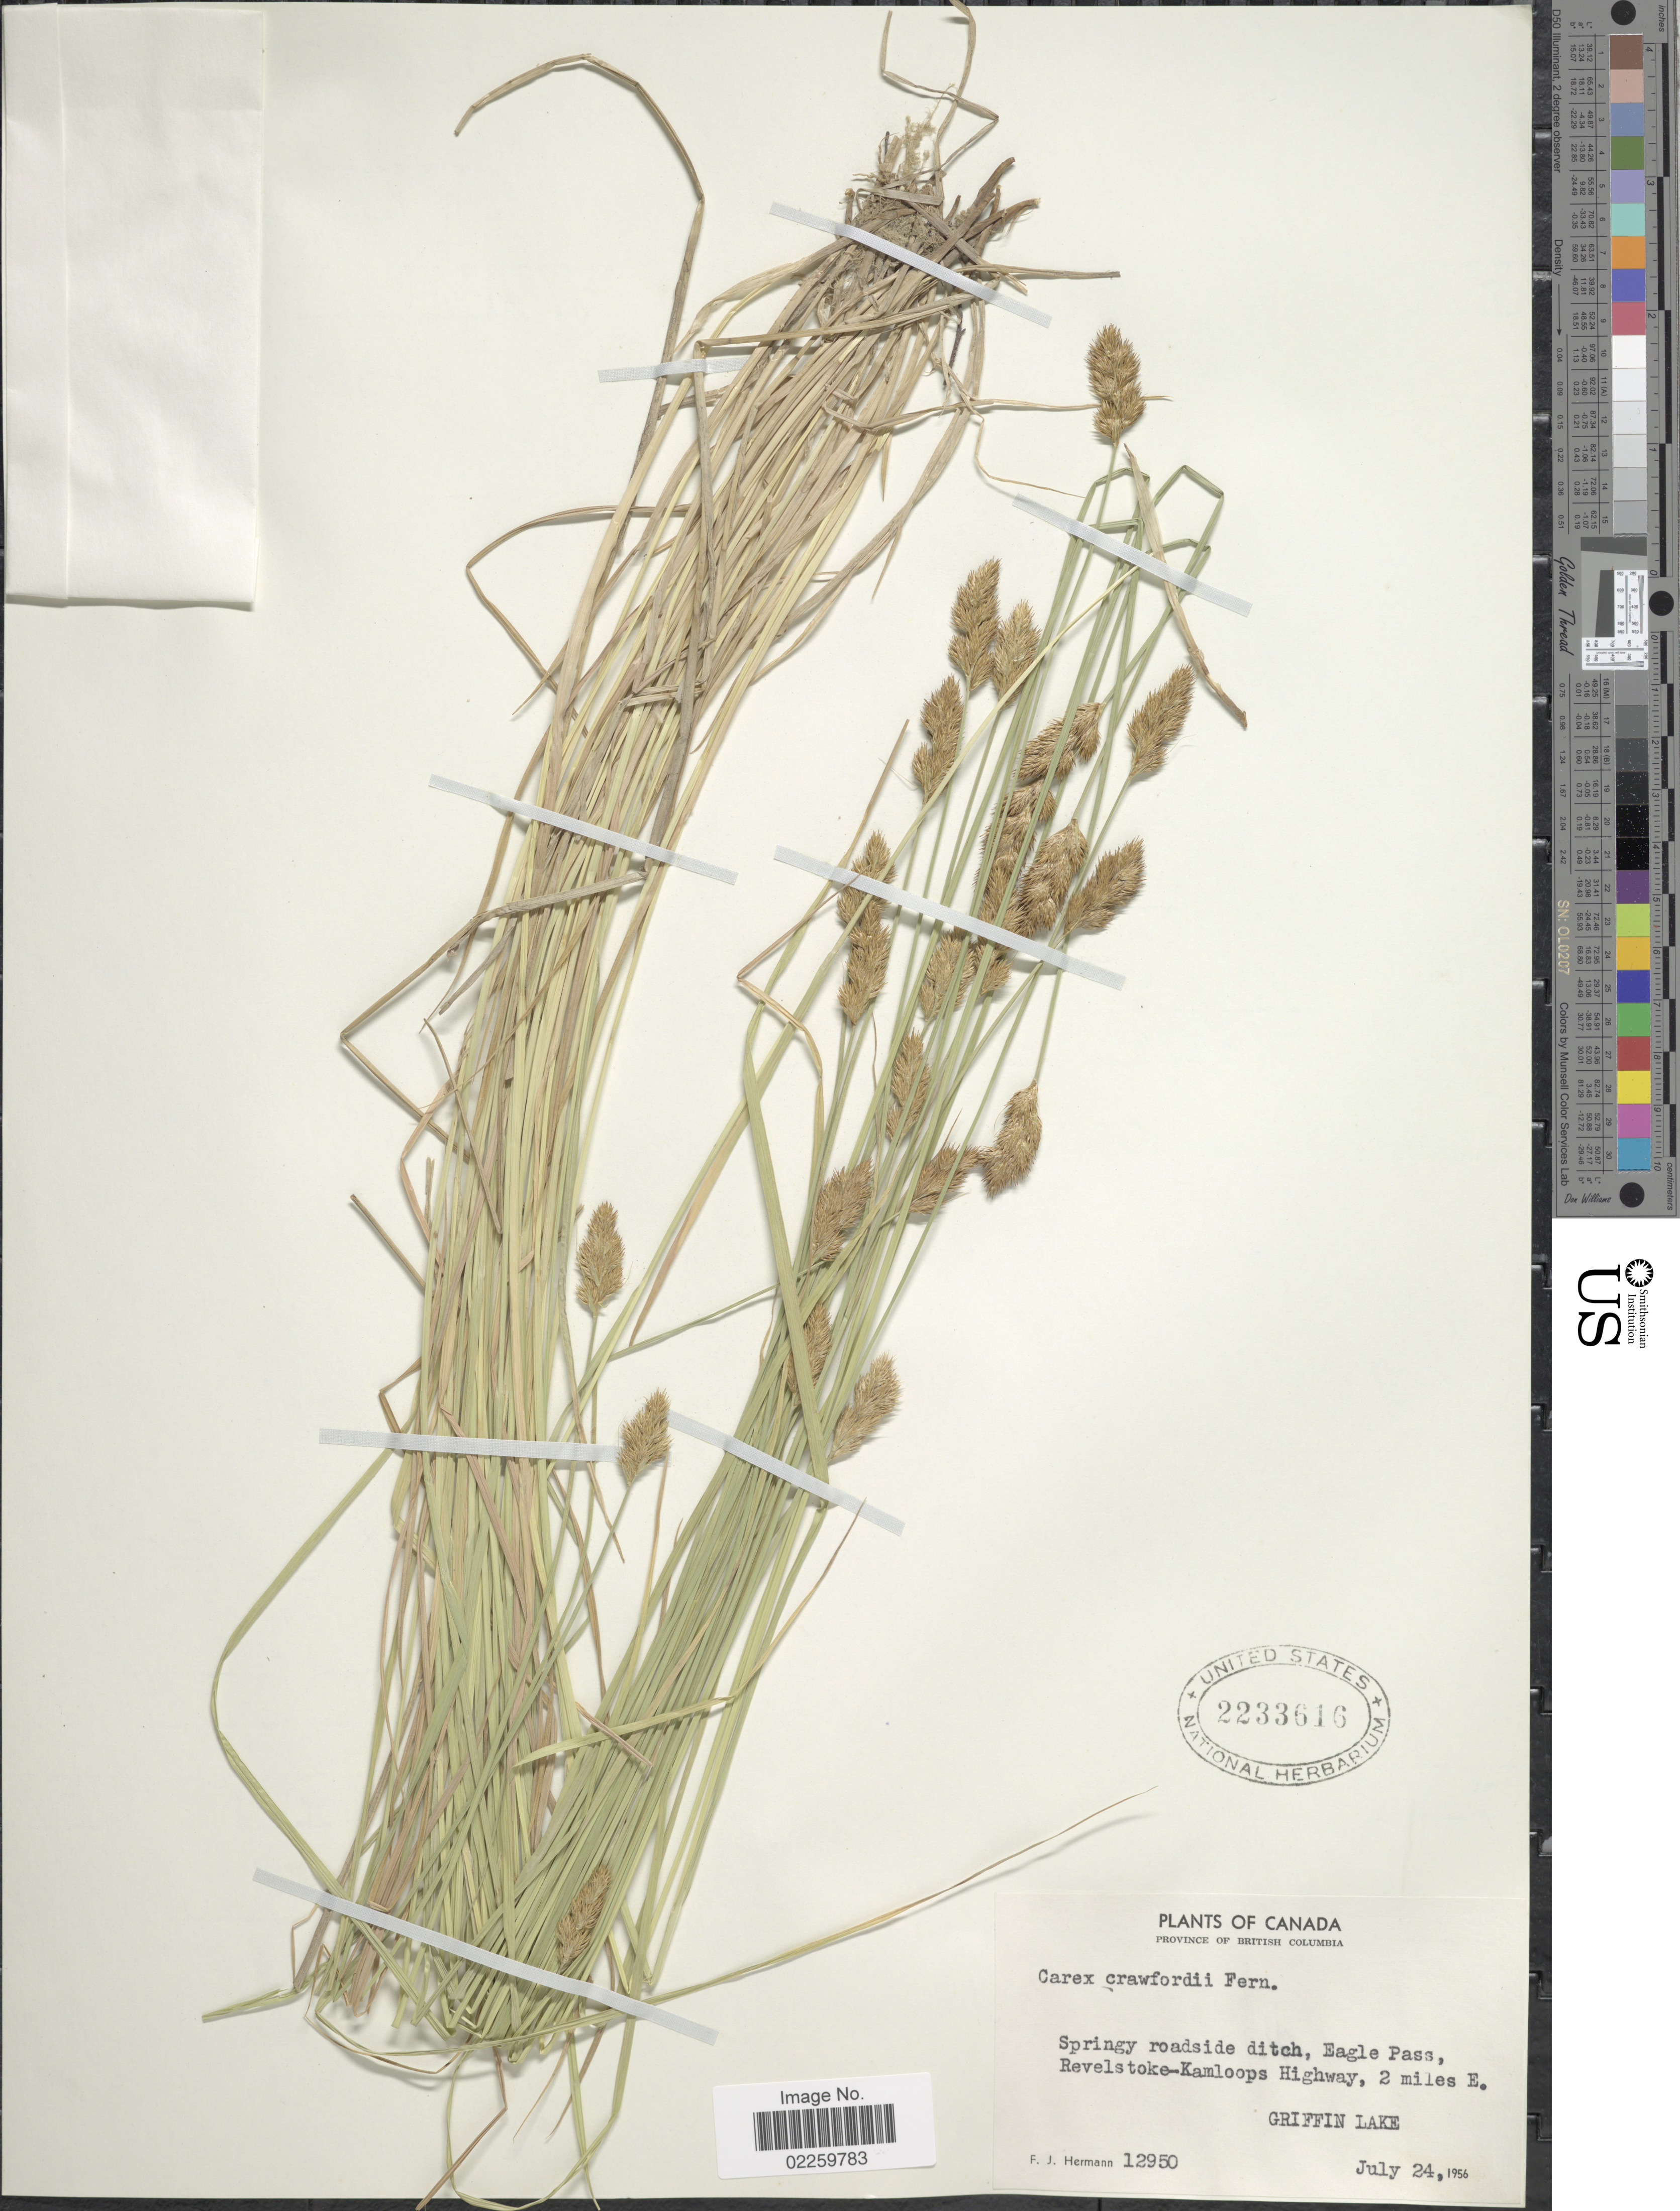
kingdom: Plantae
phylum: Tracheophyta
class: Liliopsida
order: Poales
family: Cyperaceae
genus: Carex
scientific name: Carex crawfordii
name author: Fernald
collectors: F. J. Hermann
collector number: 12950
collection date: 1956-07-24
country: Canada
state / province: British Columbia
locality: Springy roadside ditch, Eagle Pass, Revelstoke-Kamloops Highway, 2 miles E. Griffin Lake.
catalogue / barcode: US 2233616